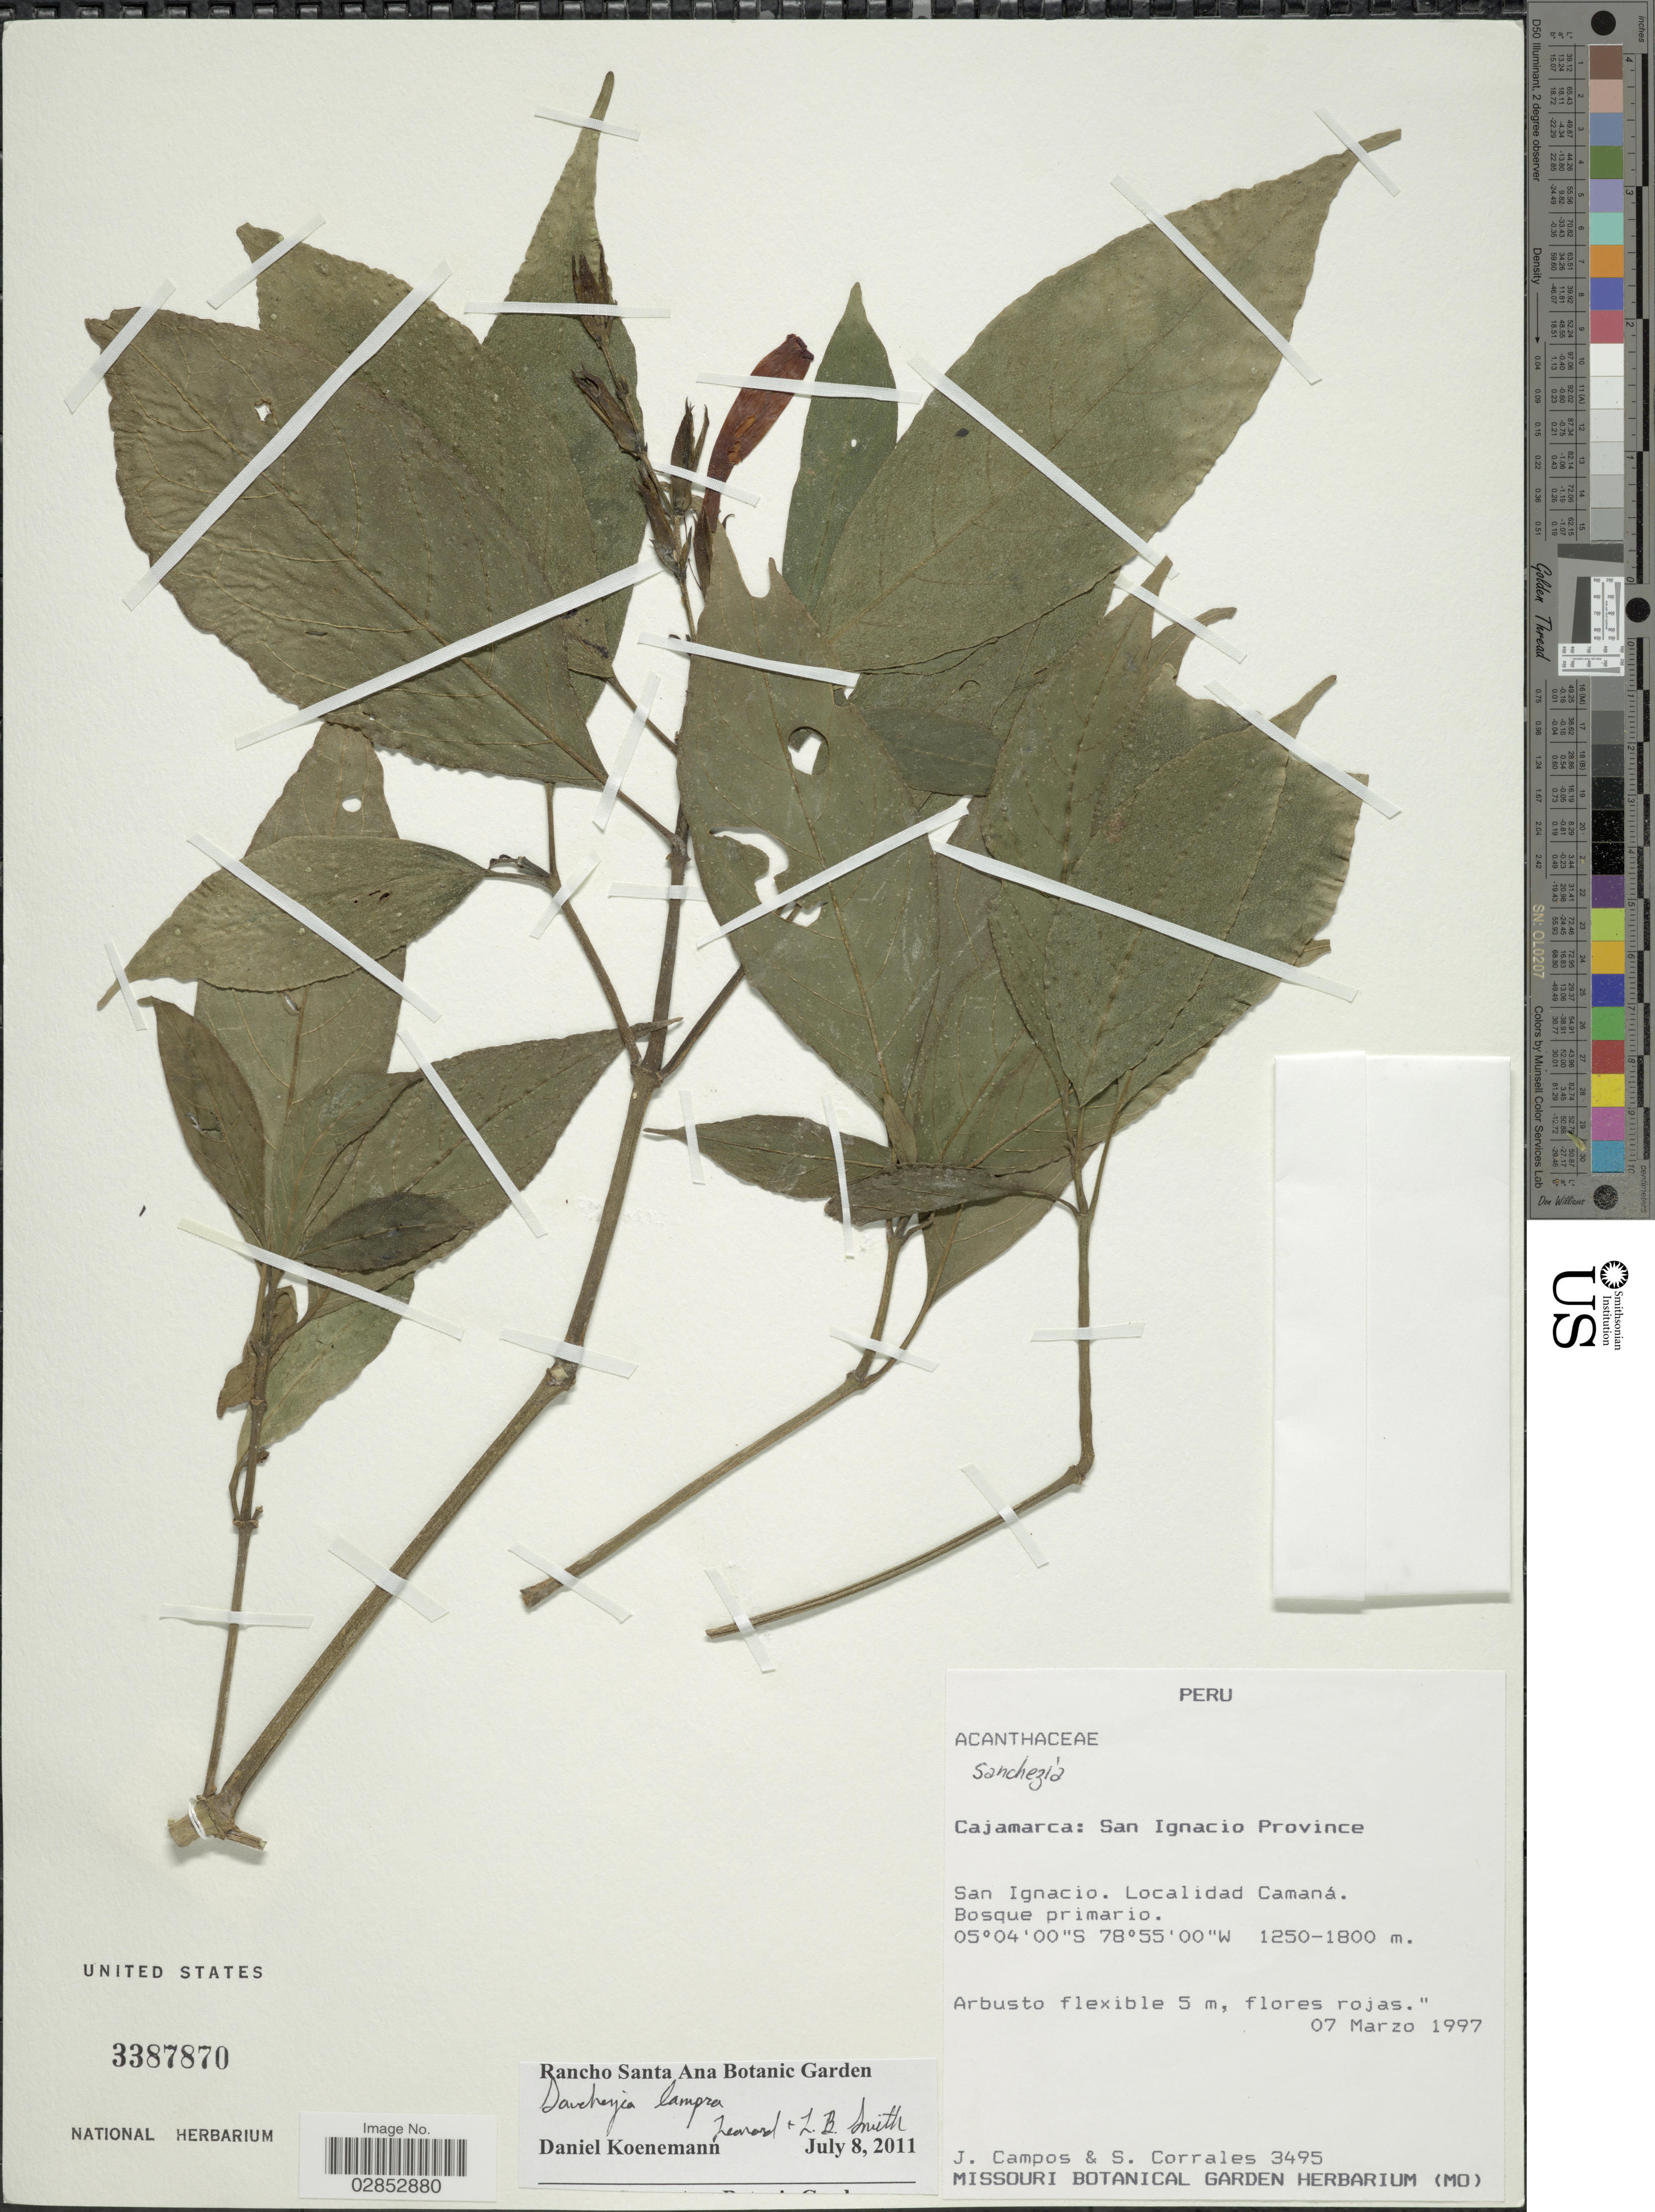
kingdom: Plantae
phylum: Tracheophyta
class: Magnoliopsida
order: Lamiales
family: Acanthaceae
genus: Sanchezia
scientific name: Sanchezia sprucei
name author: Lindau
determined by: Azevedo, Igor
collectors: J. Campos & S. Corrales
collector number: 3495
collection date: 1997-03-07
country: Peru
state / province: Cajamarca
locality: San Ignacio Province. San Ignacio. Localidad Camaná.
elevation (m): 1250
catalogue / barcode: US 3387870